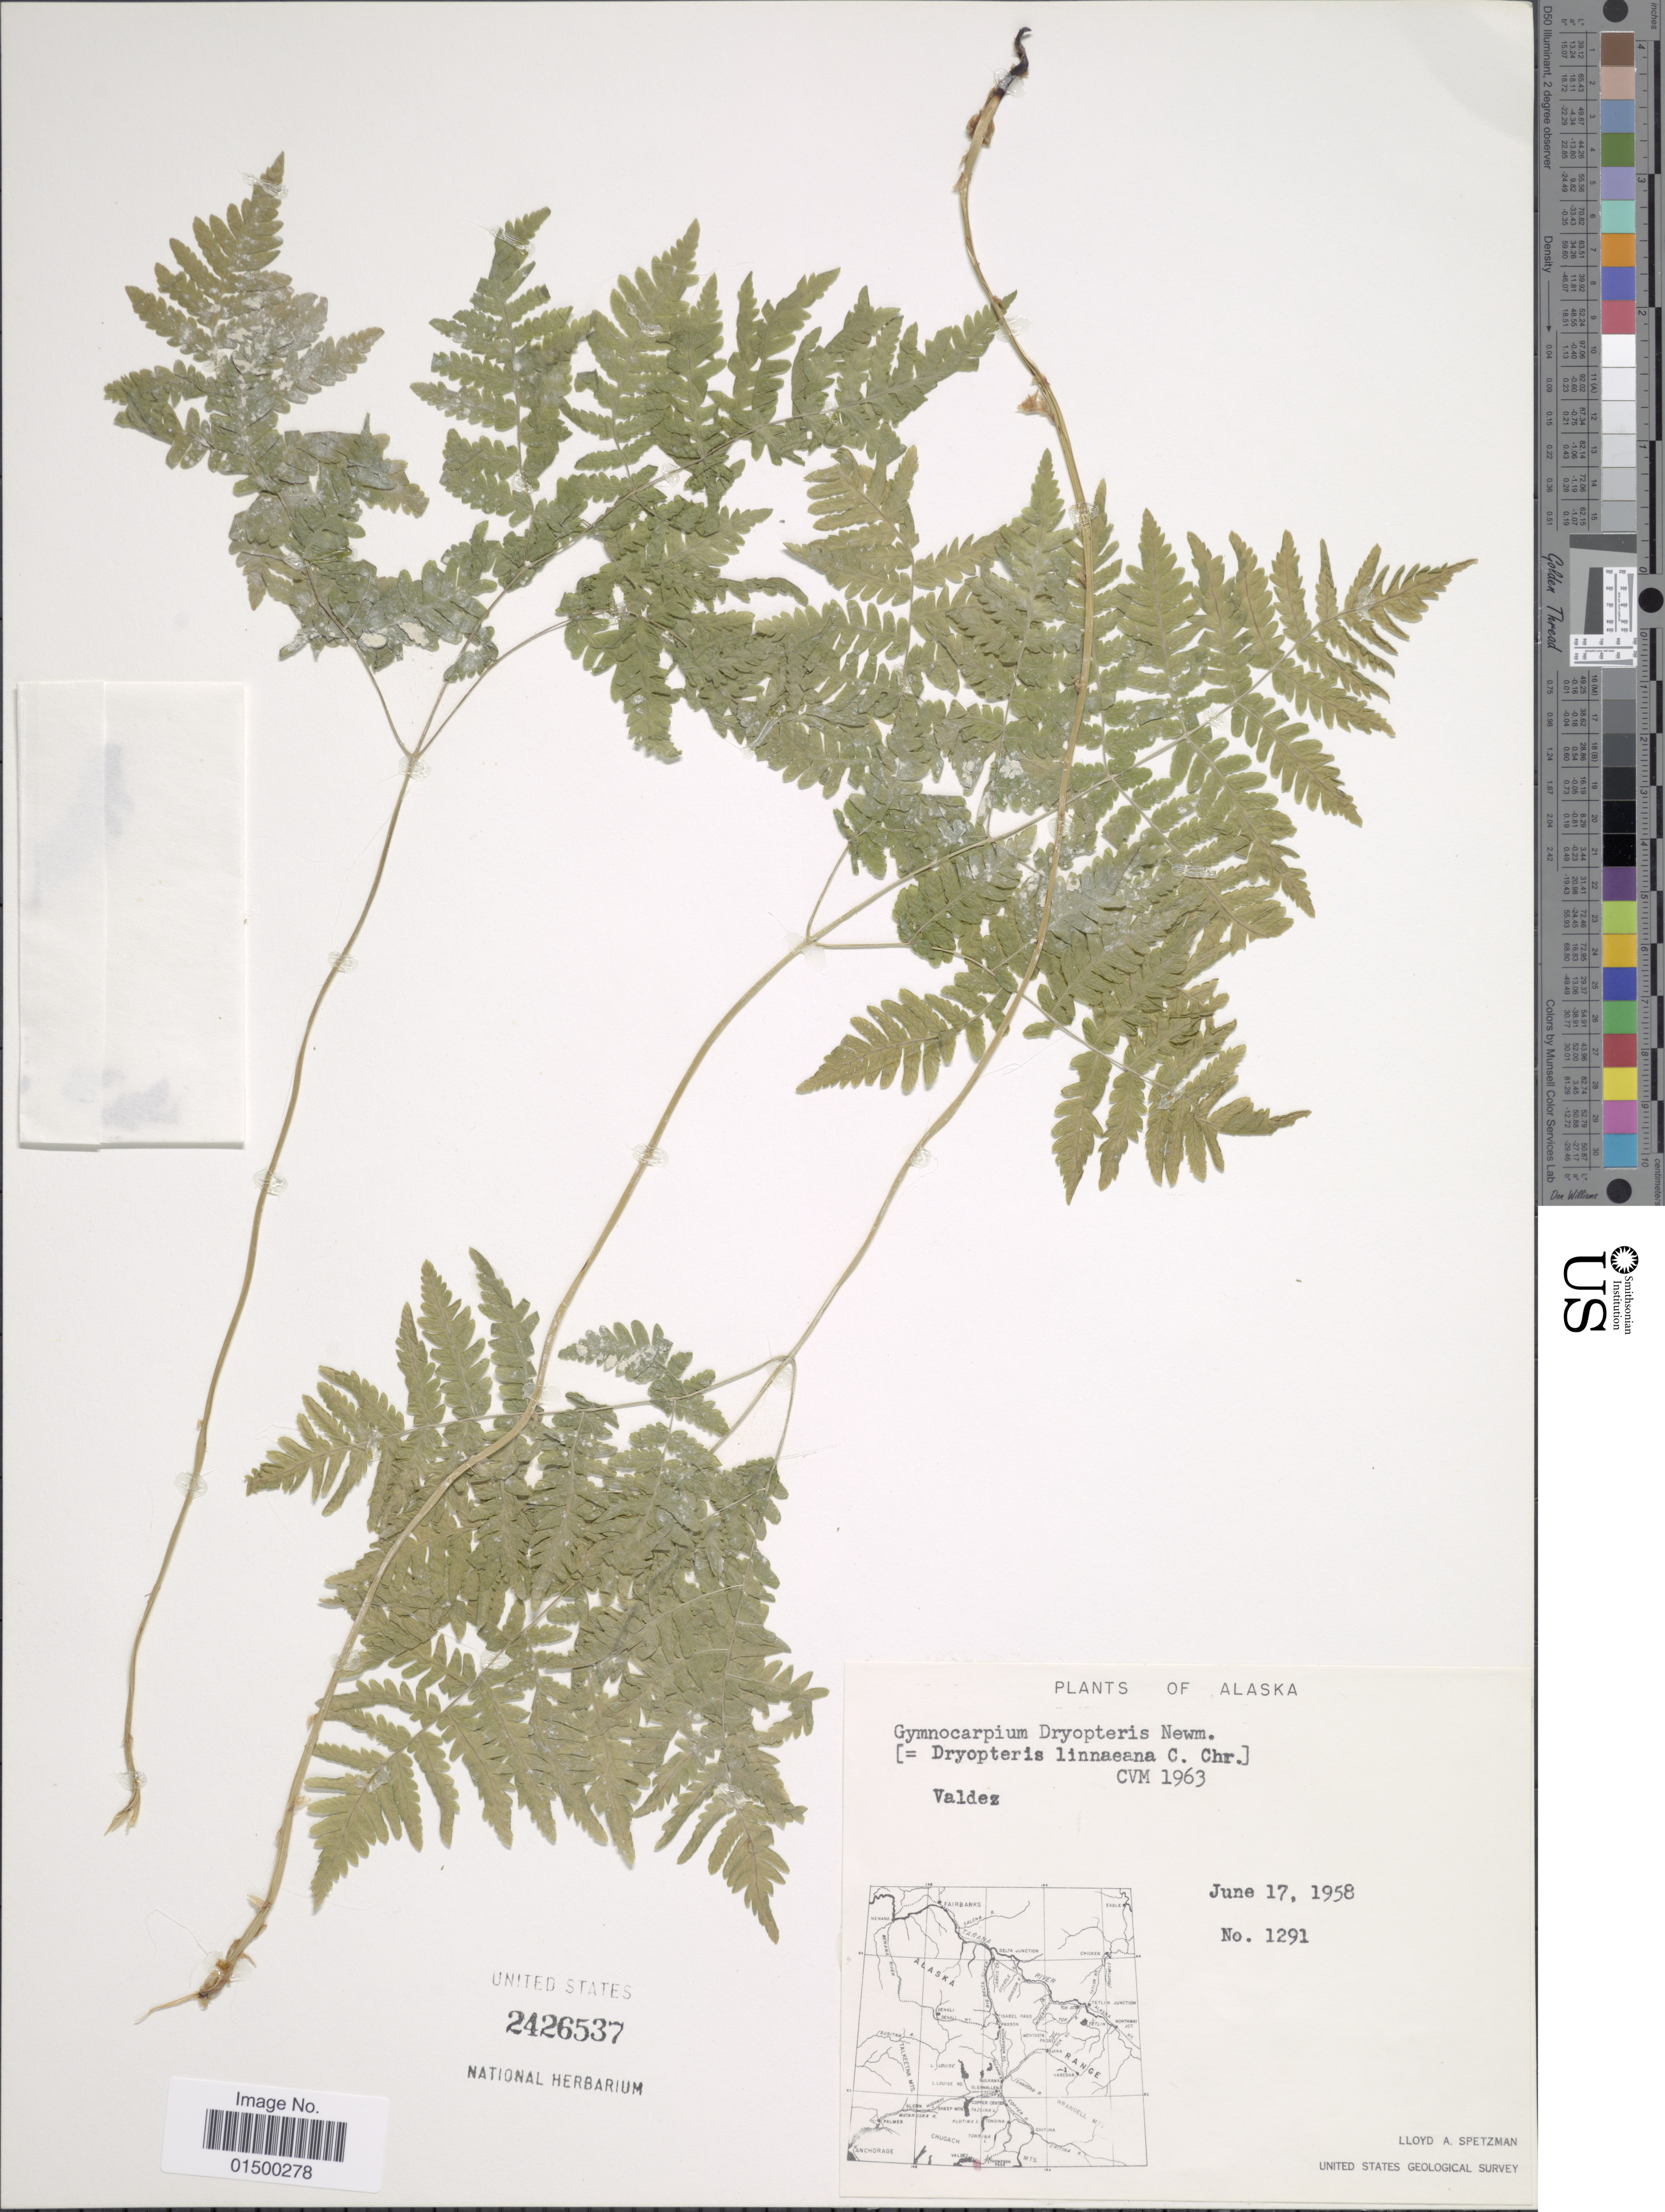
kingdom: Plantae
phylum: Tracheophyta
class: Polypodiopsida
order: Polypodiales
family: Cystopteridaceae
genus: Gymnocarpium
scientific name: Gymnocarpium disjunctum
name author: (Rupr.) Ching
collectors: L. Spetzman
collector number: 1291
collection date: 1958-06-17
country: United States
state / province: Alaska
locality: Valdez.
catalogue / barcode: US 2426537